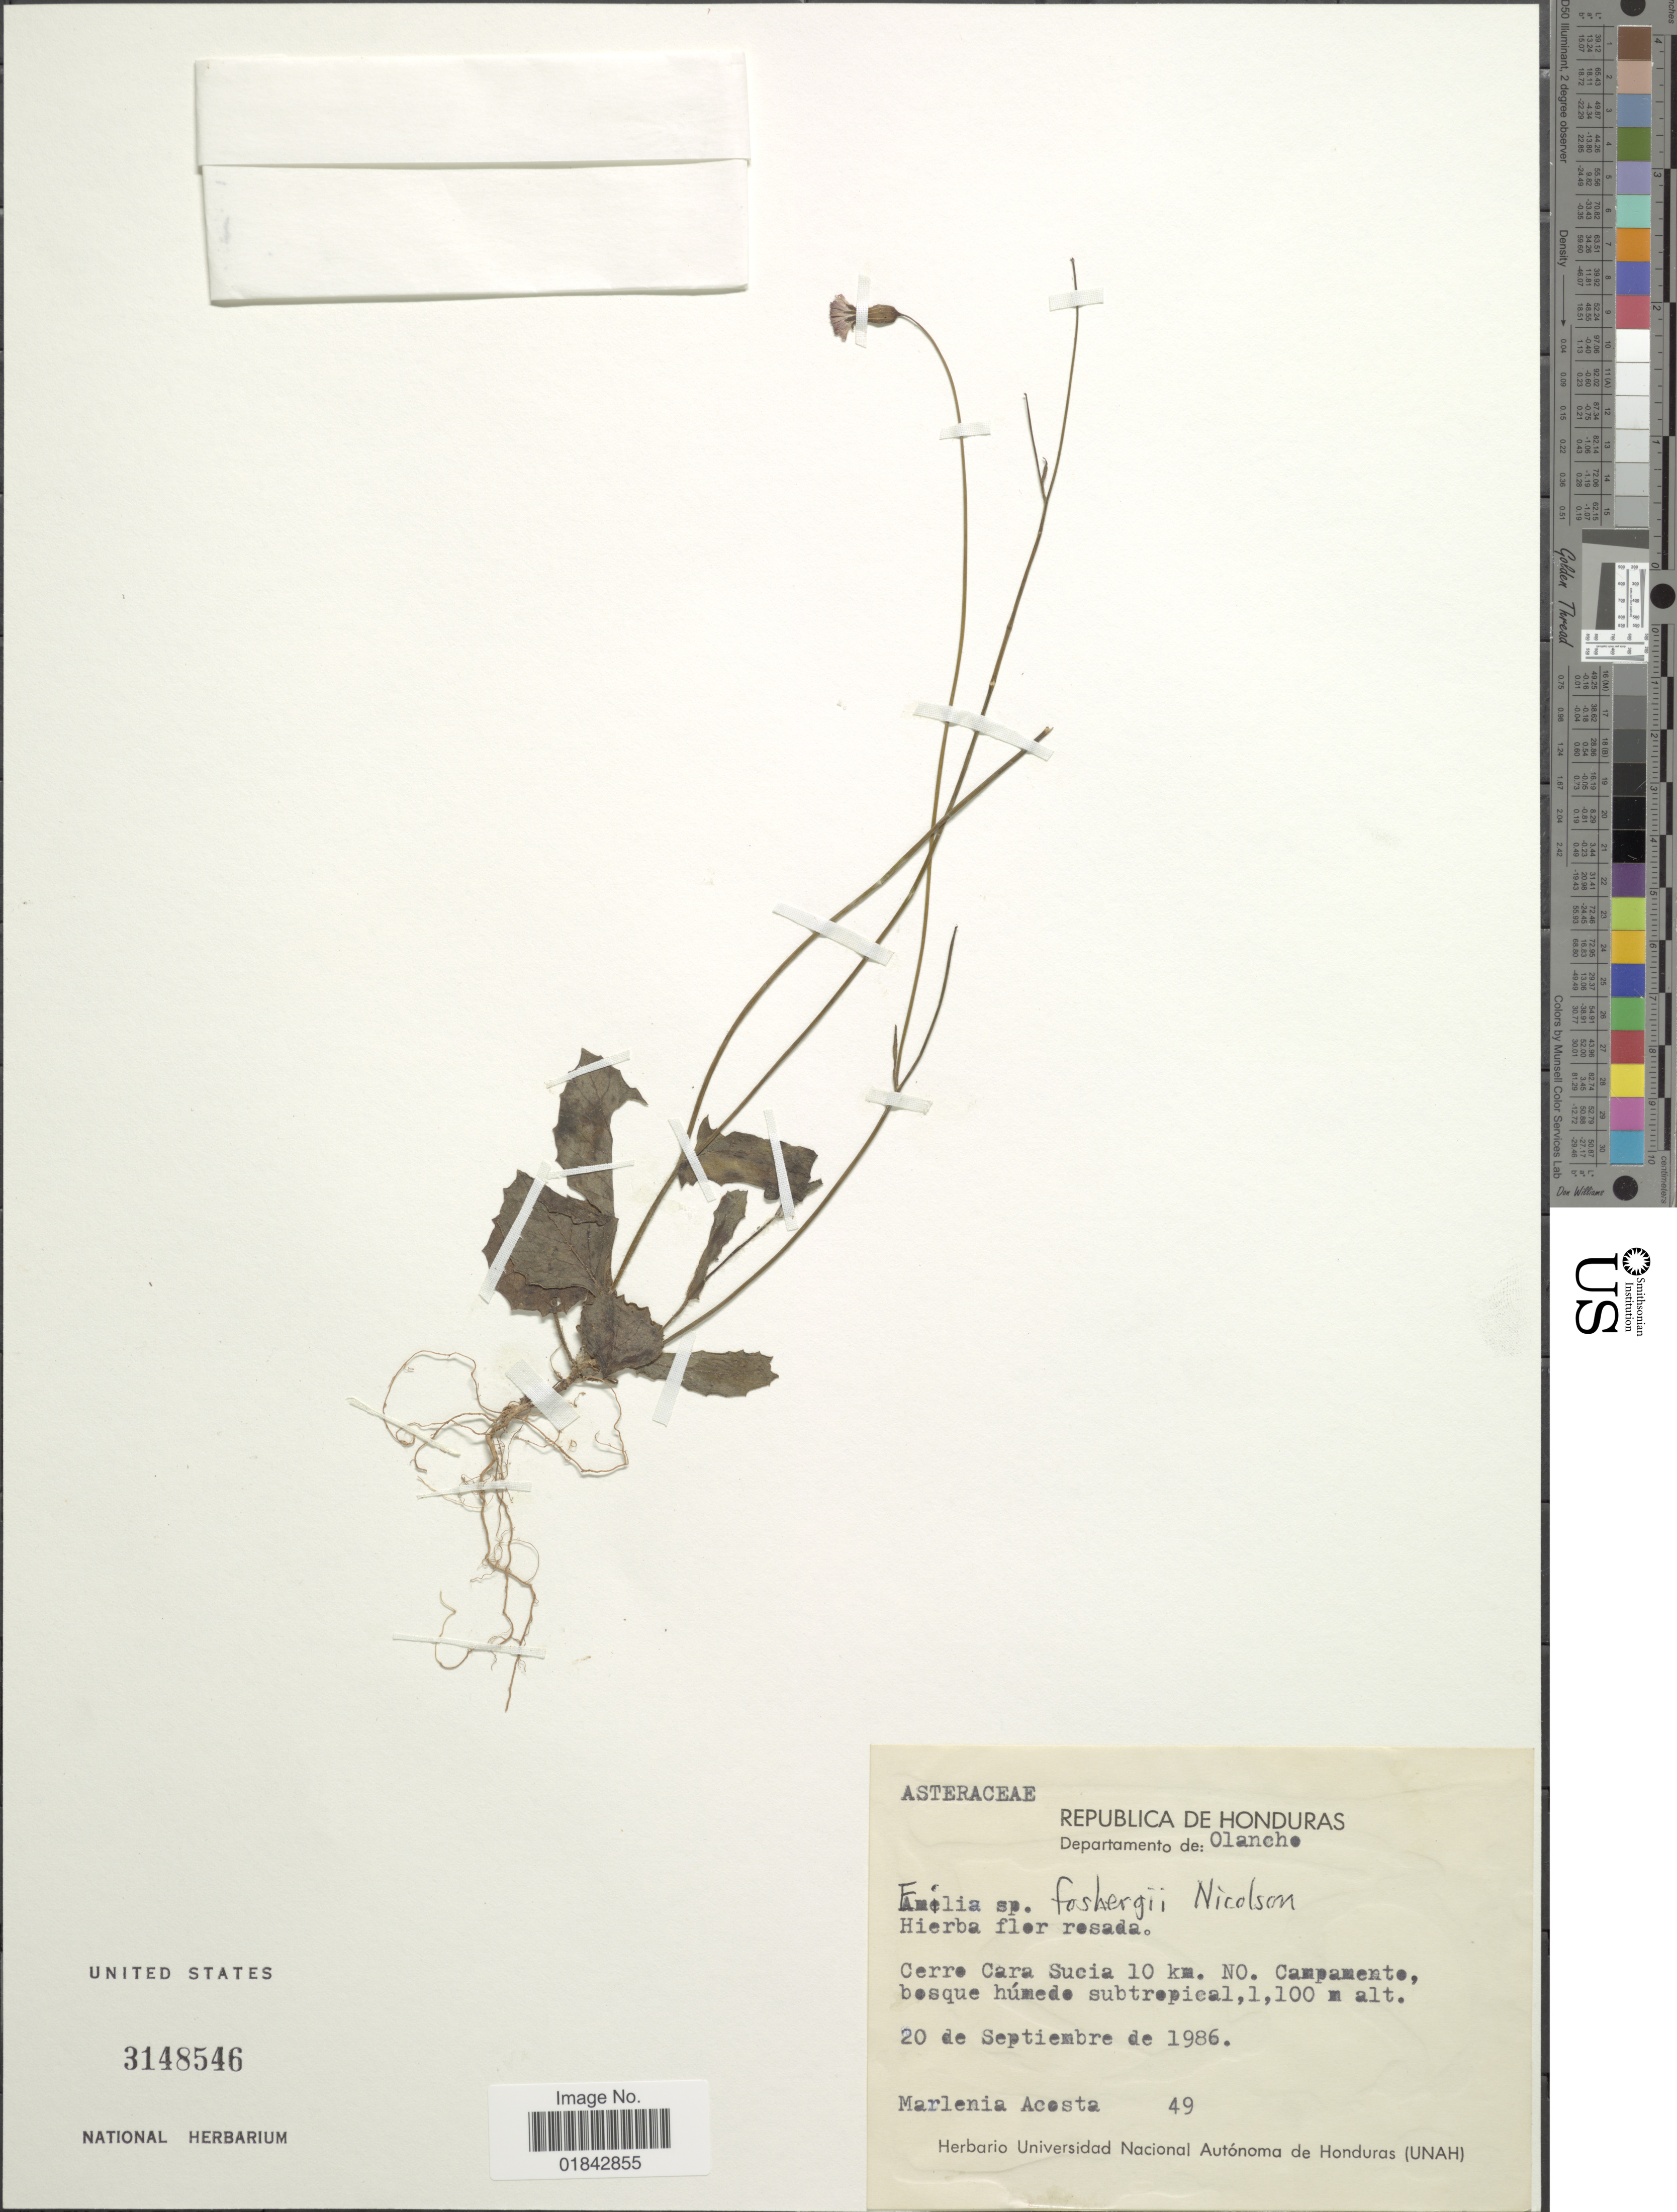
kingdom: Plantae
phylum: Tracheophyta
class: Magnoliopsida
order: Asterales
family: Asteraceae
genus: Emilia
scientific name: Emilia fosbergii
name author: Nicolson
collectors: M. Acosta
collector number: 49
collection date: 1986-09-20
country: Honduras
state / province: Olancho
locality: Cerre Cara Sucia 10 km. NO. Campamento, bosque humedo subtropical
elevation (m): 1100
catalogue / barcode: US 3148546